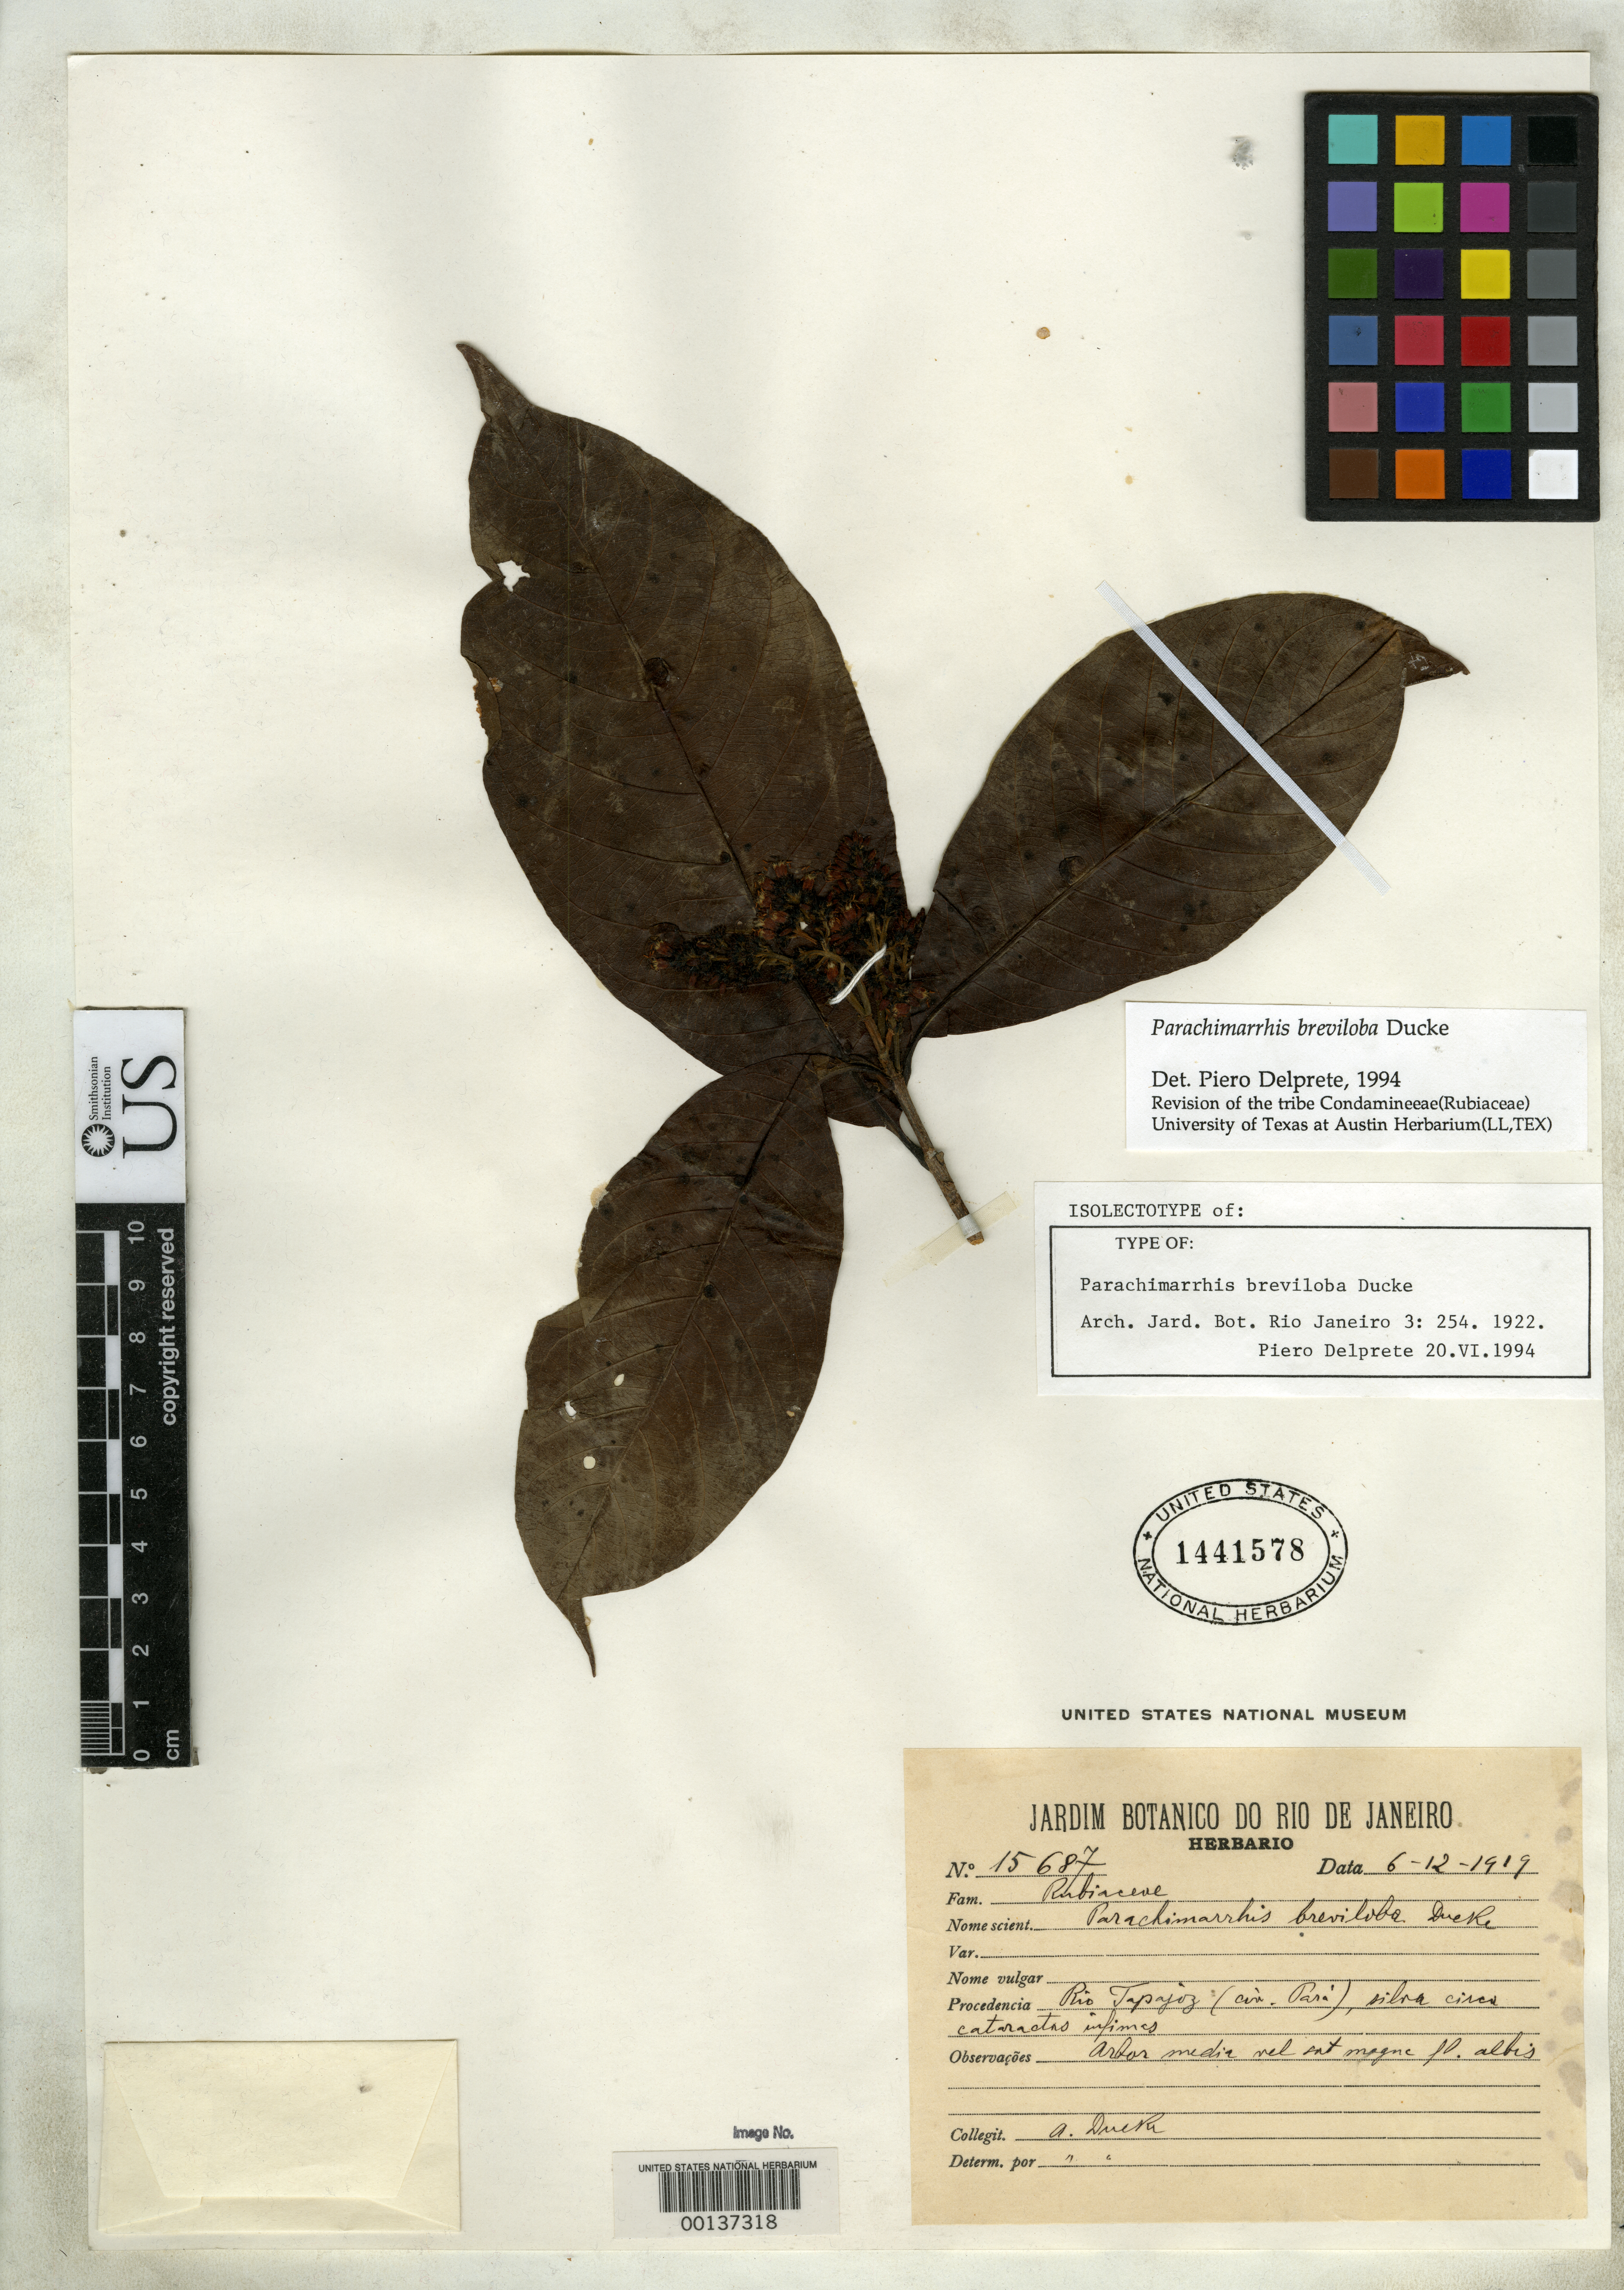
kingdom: Plantae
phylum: Tracheophyta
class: Magnoliopsida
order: Gentianales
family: Rubiaceae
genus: Parachimarrhis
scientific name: Parachimarrhis breviloba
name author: Ducke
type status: Isosyntype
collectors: A. Ducke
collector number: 15687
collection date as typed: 06 Dec 1919 or 12 Jun 1919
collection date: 1919-06-12 or 1919-12-06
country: Brazil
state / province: Pará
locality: Rio Tapajoz.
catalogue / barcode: US 1441578